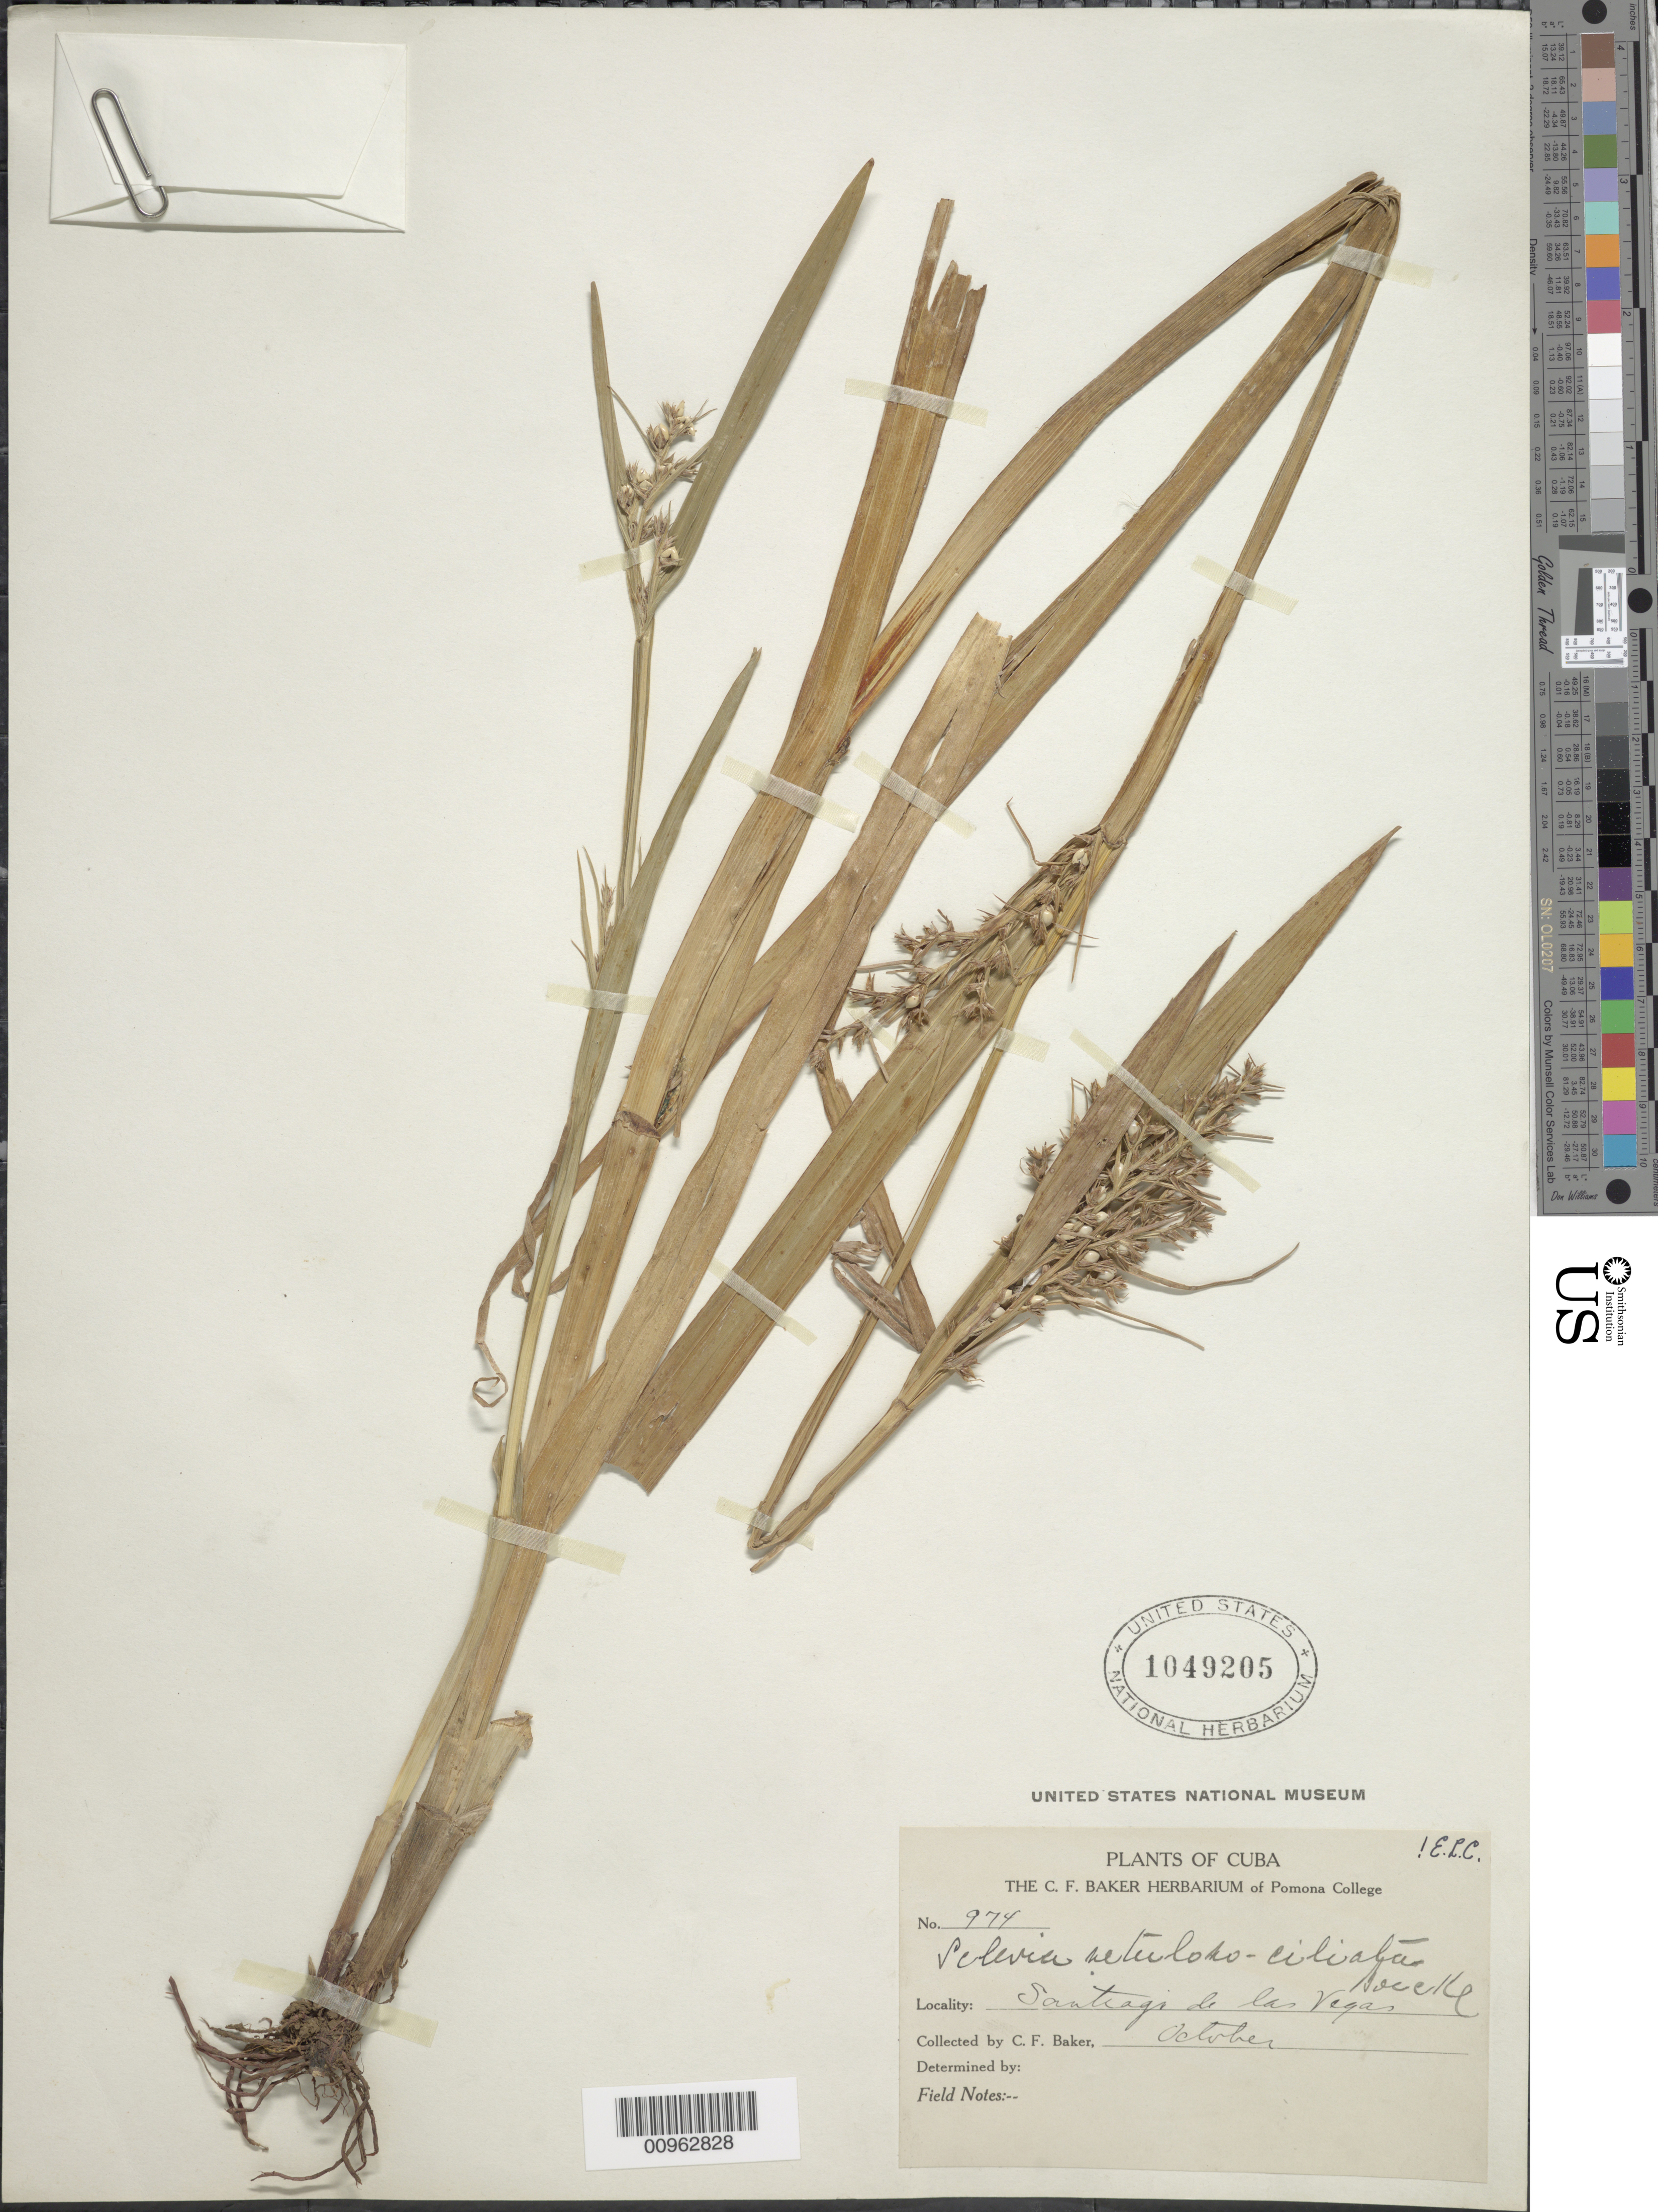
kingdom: Plantae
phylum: Tracheophyta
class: Liliopsida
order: Poales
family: Cyperaceae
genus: Scleria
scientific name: Scleria setulosociliata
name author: Boeckeler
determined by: Core, E. L.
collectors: C. F. Baker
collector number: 974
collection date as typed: Oct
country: Cuba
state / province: La Habana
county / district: Municipio Boyeros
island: Cuba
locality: Santiago de las Vegas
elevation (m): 97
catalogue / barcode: US 1049205